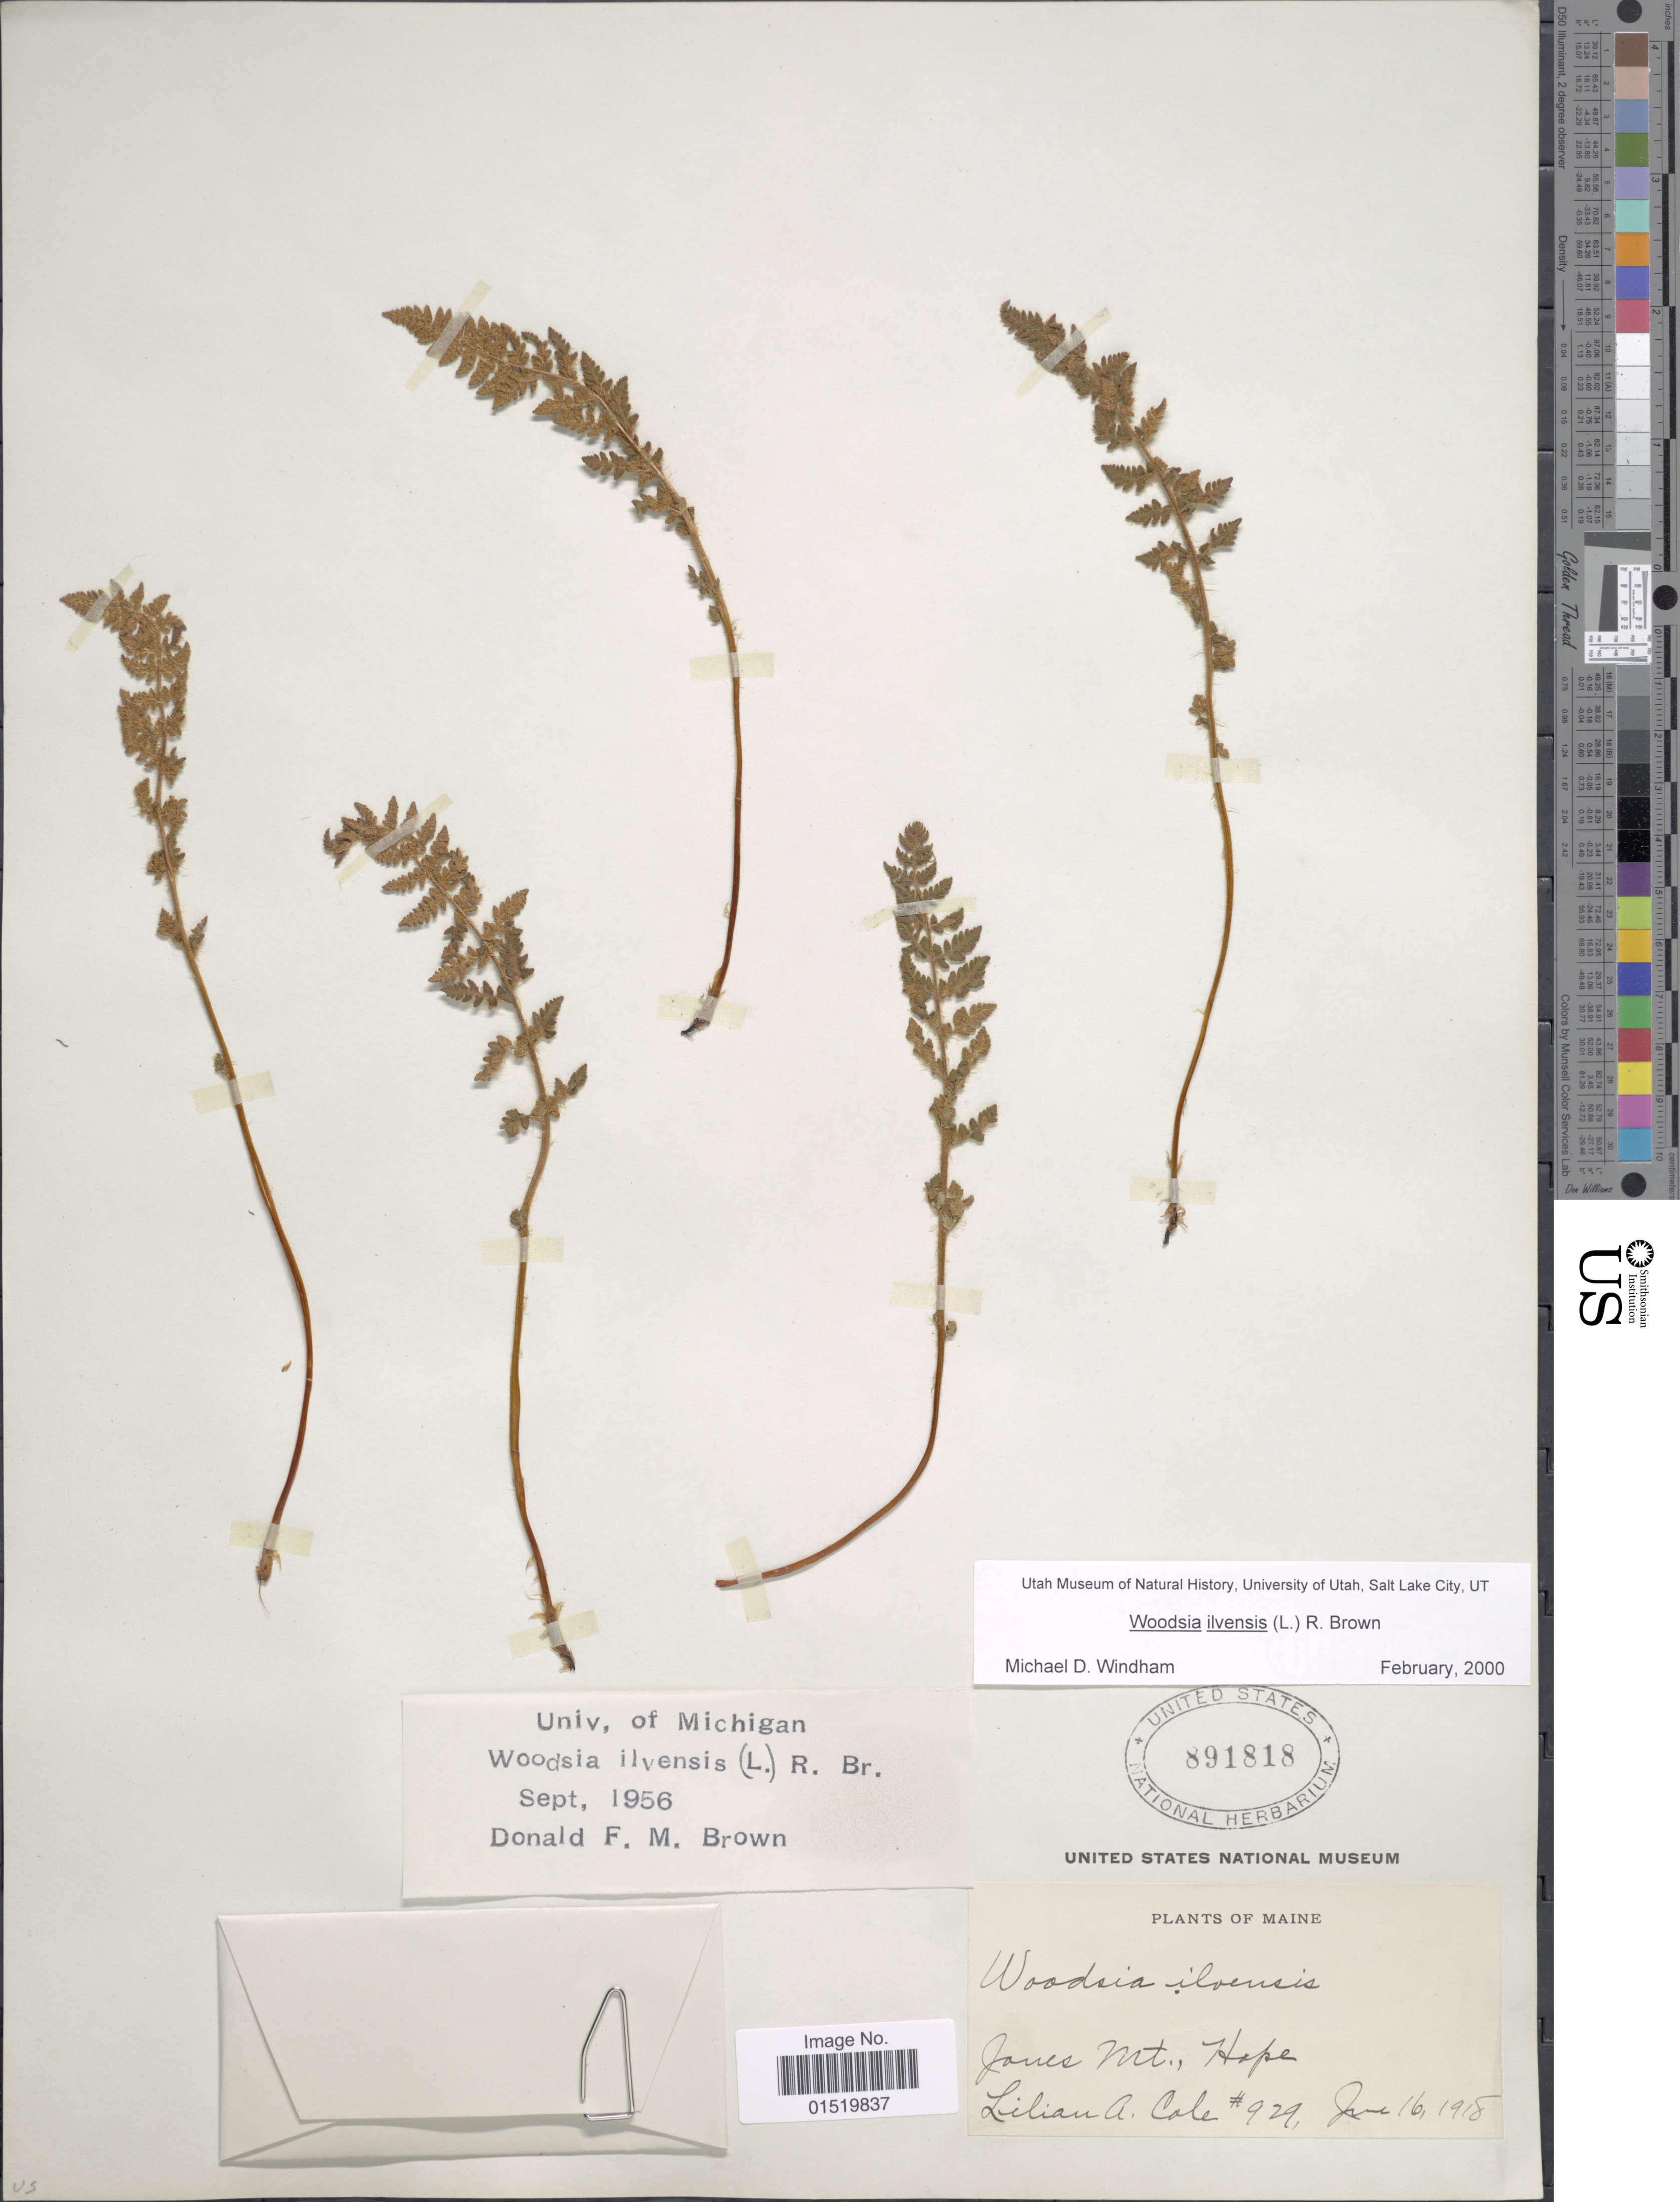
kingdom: Plantae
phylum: Tracheophyta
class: Polypodiopsida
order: Polypodiales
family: Woodsiaceae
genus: Woodsia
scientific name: Woodsia ilvensis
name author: (L.) R. Br.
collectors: L. A. Cole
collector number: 929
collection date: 1918-07-16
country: United States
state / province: Maine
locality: Jones Mt., Hope.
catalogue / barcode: US 891818